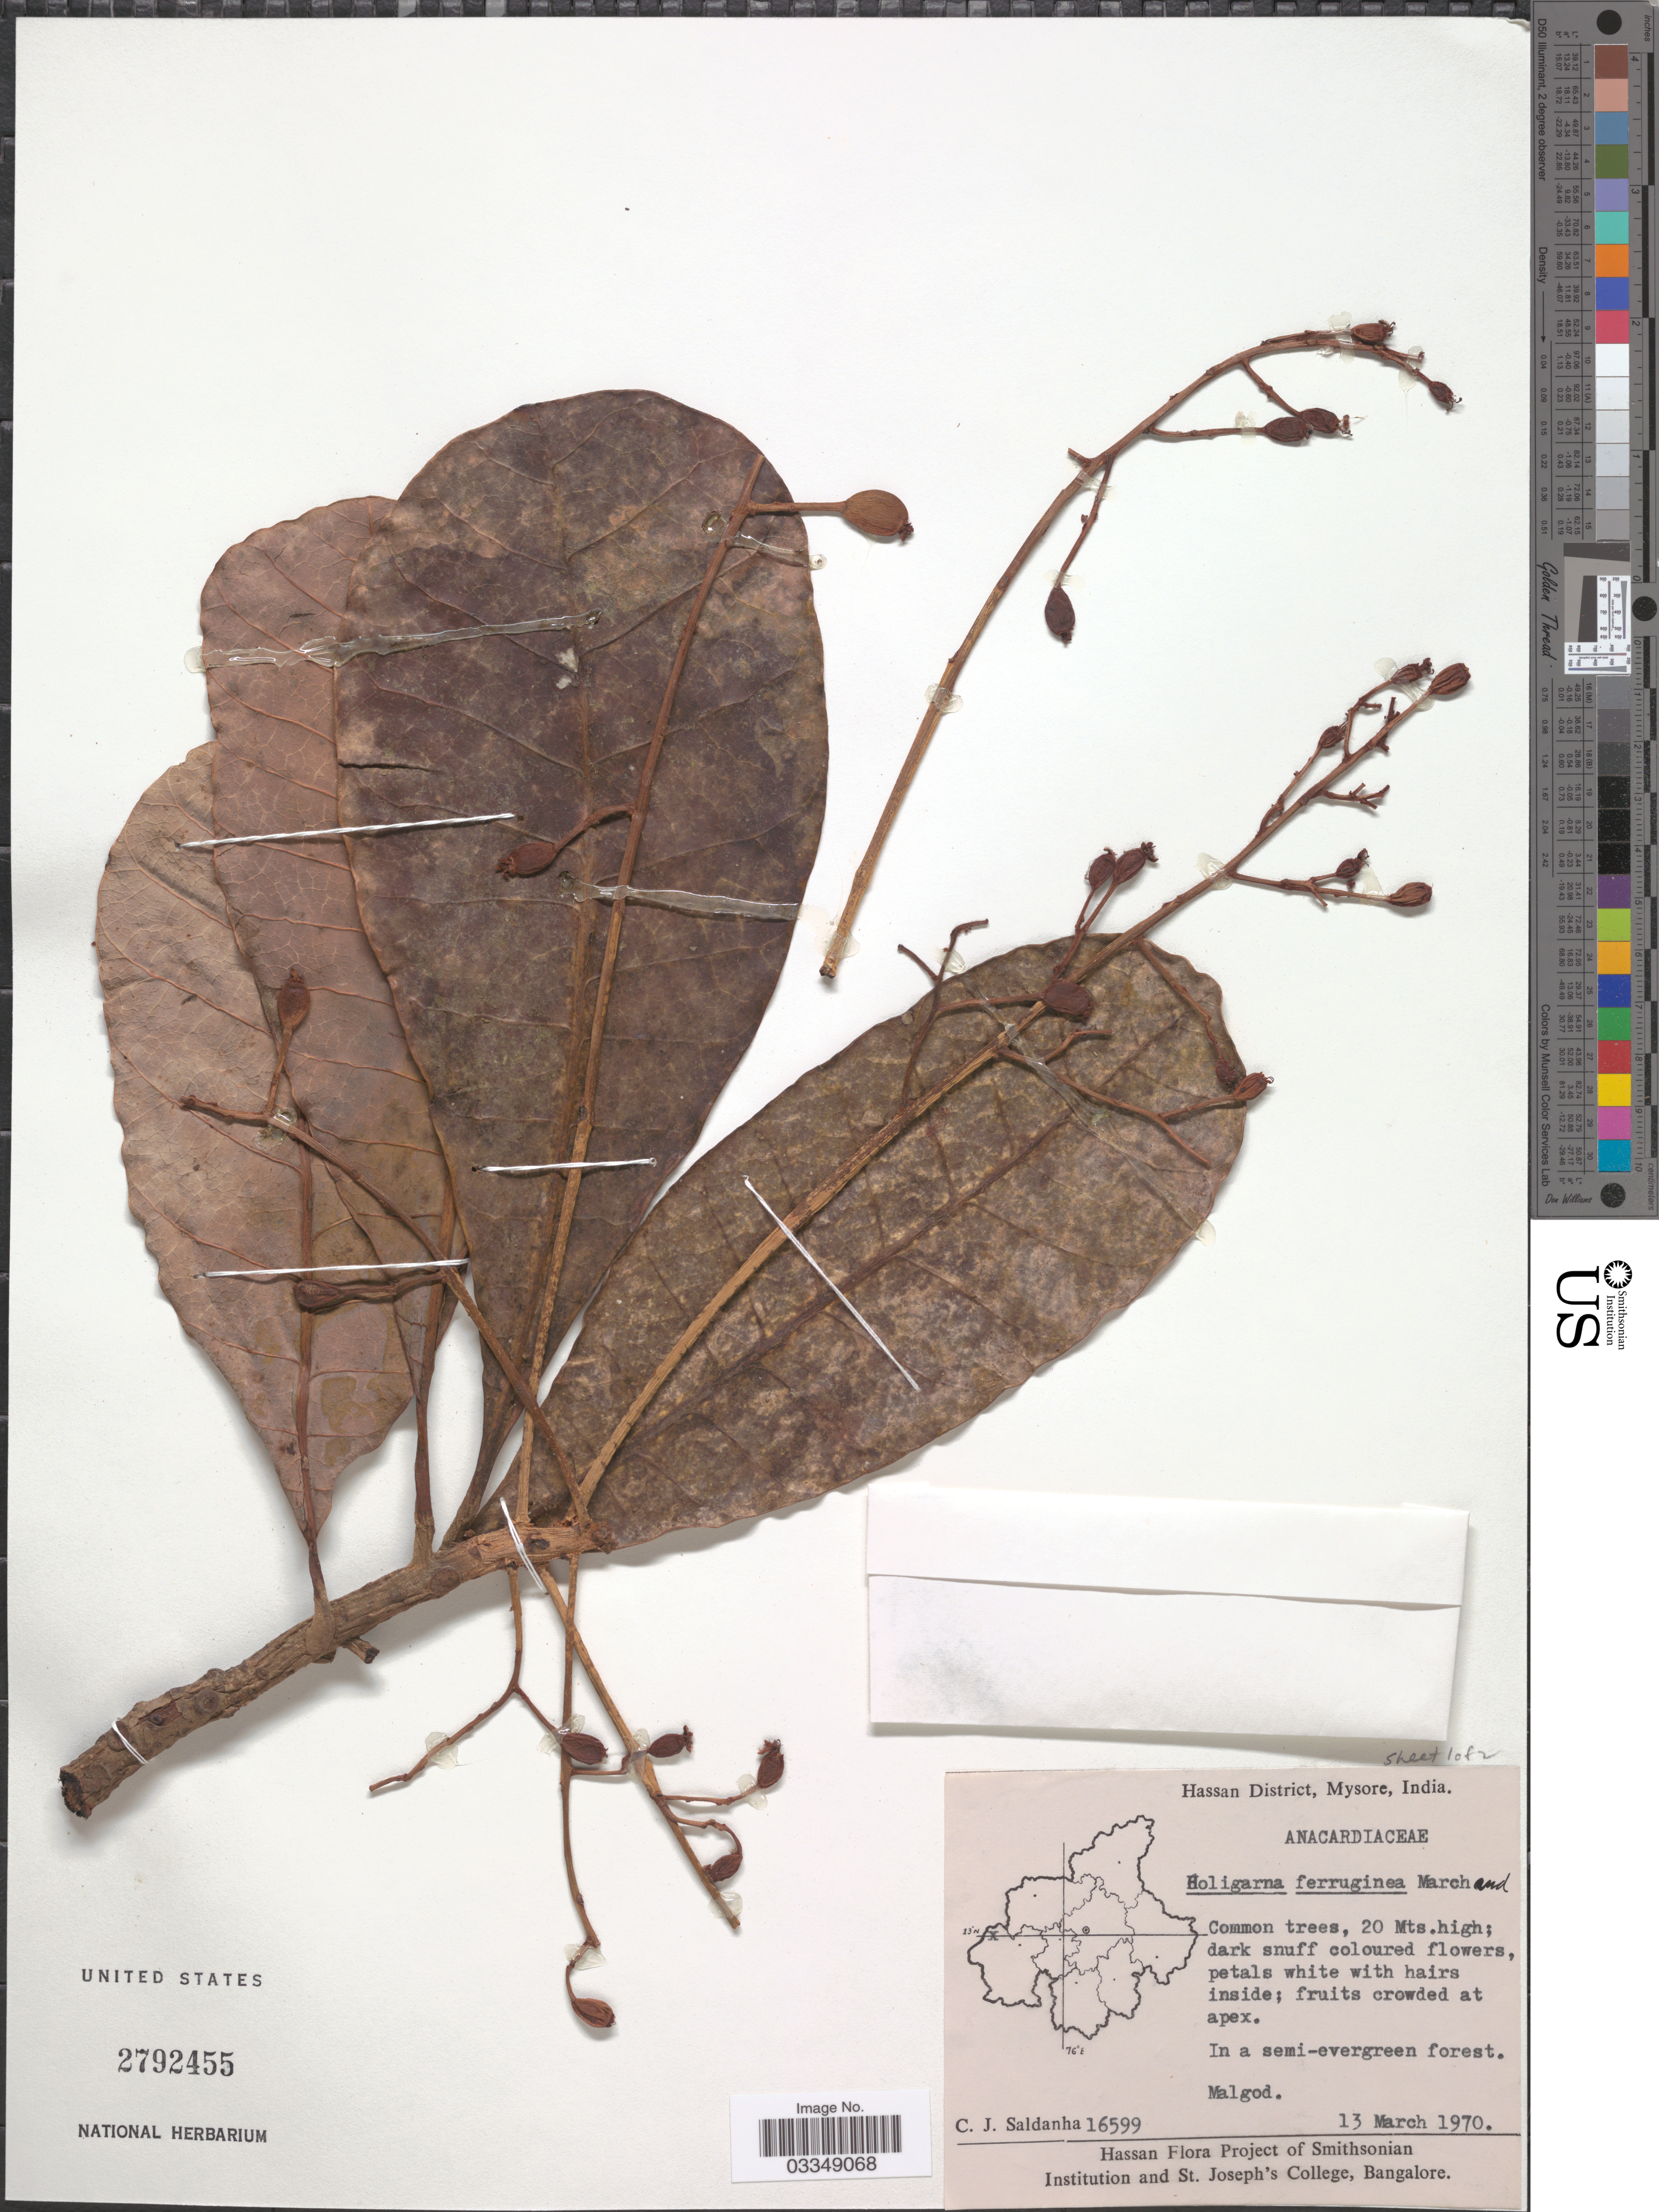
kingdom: Plantae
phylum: Tracheophyta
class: Magnoliopsida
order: Sapindales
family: Anacardiaceae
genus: Holigarna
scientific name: Holigarna ferruginea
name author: Marchand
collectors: C. J. Saldanha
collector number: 16599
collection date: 1970-03-13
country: India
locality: Hassan District, Mysore. Malgod.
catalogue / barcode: US 2792455